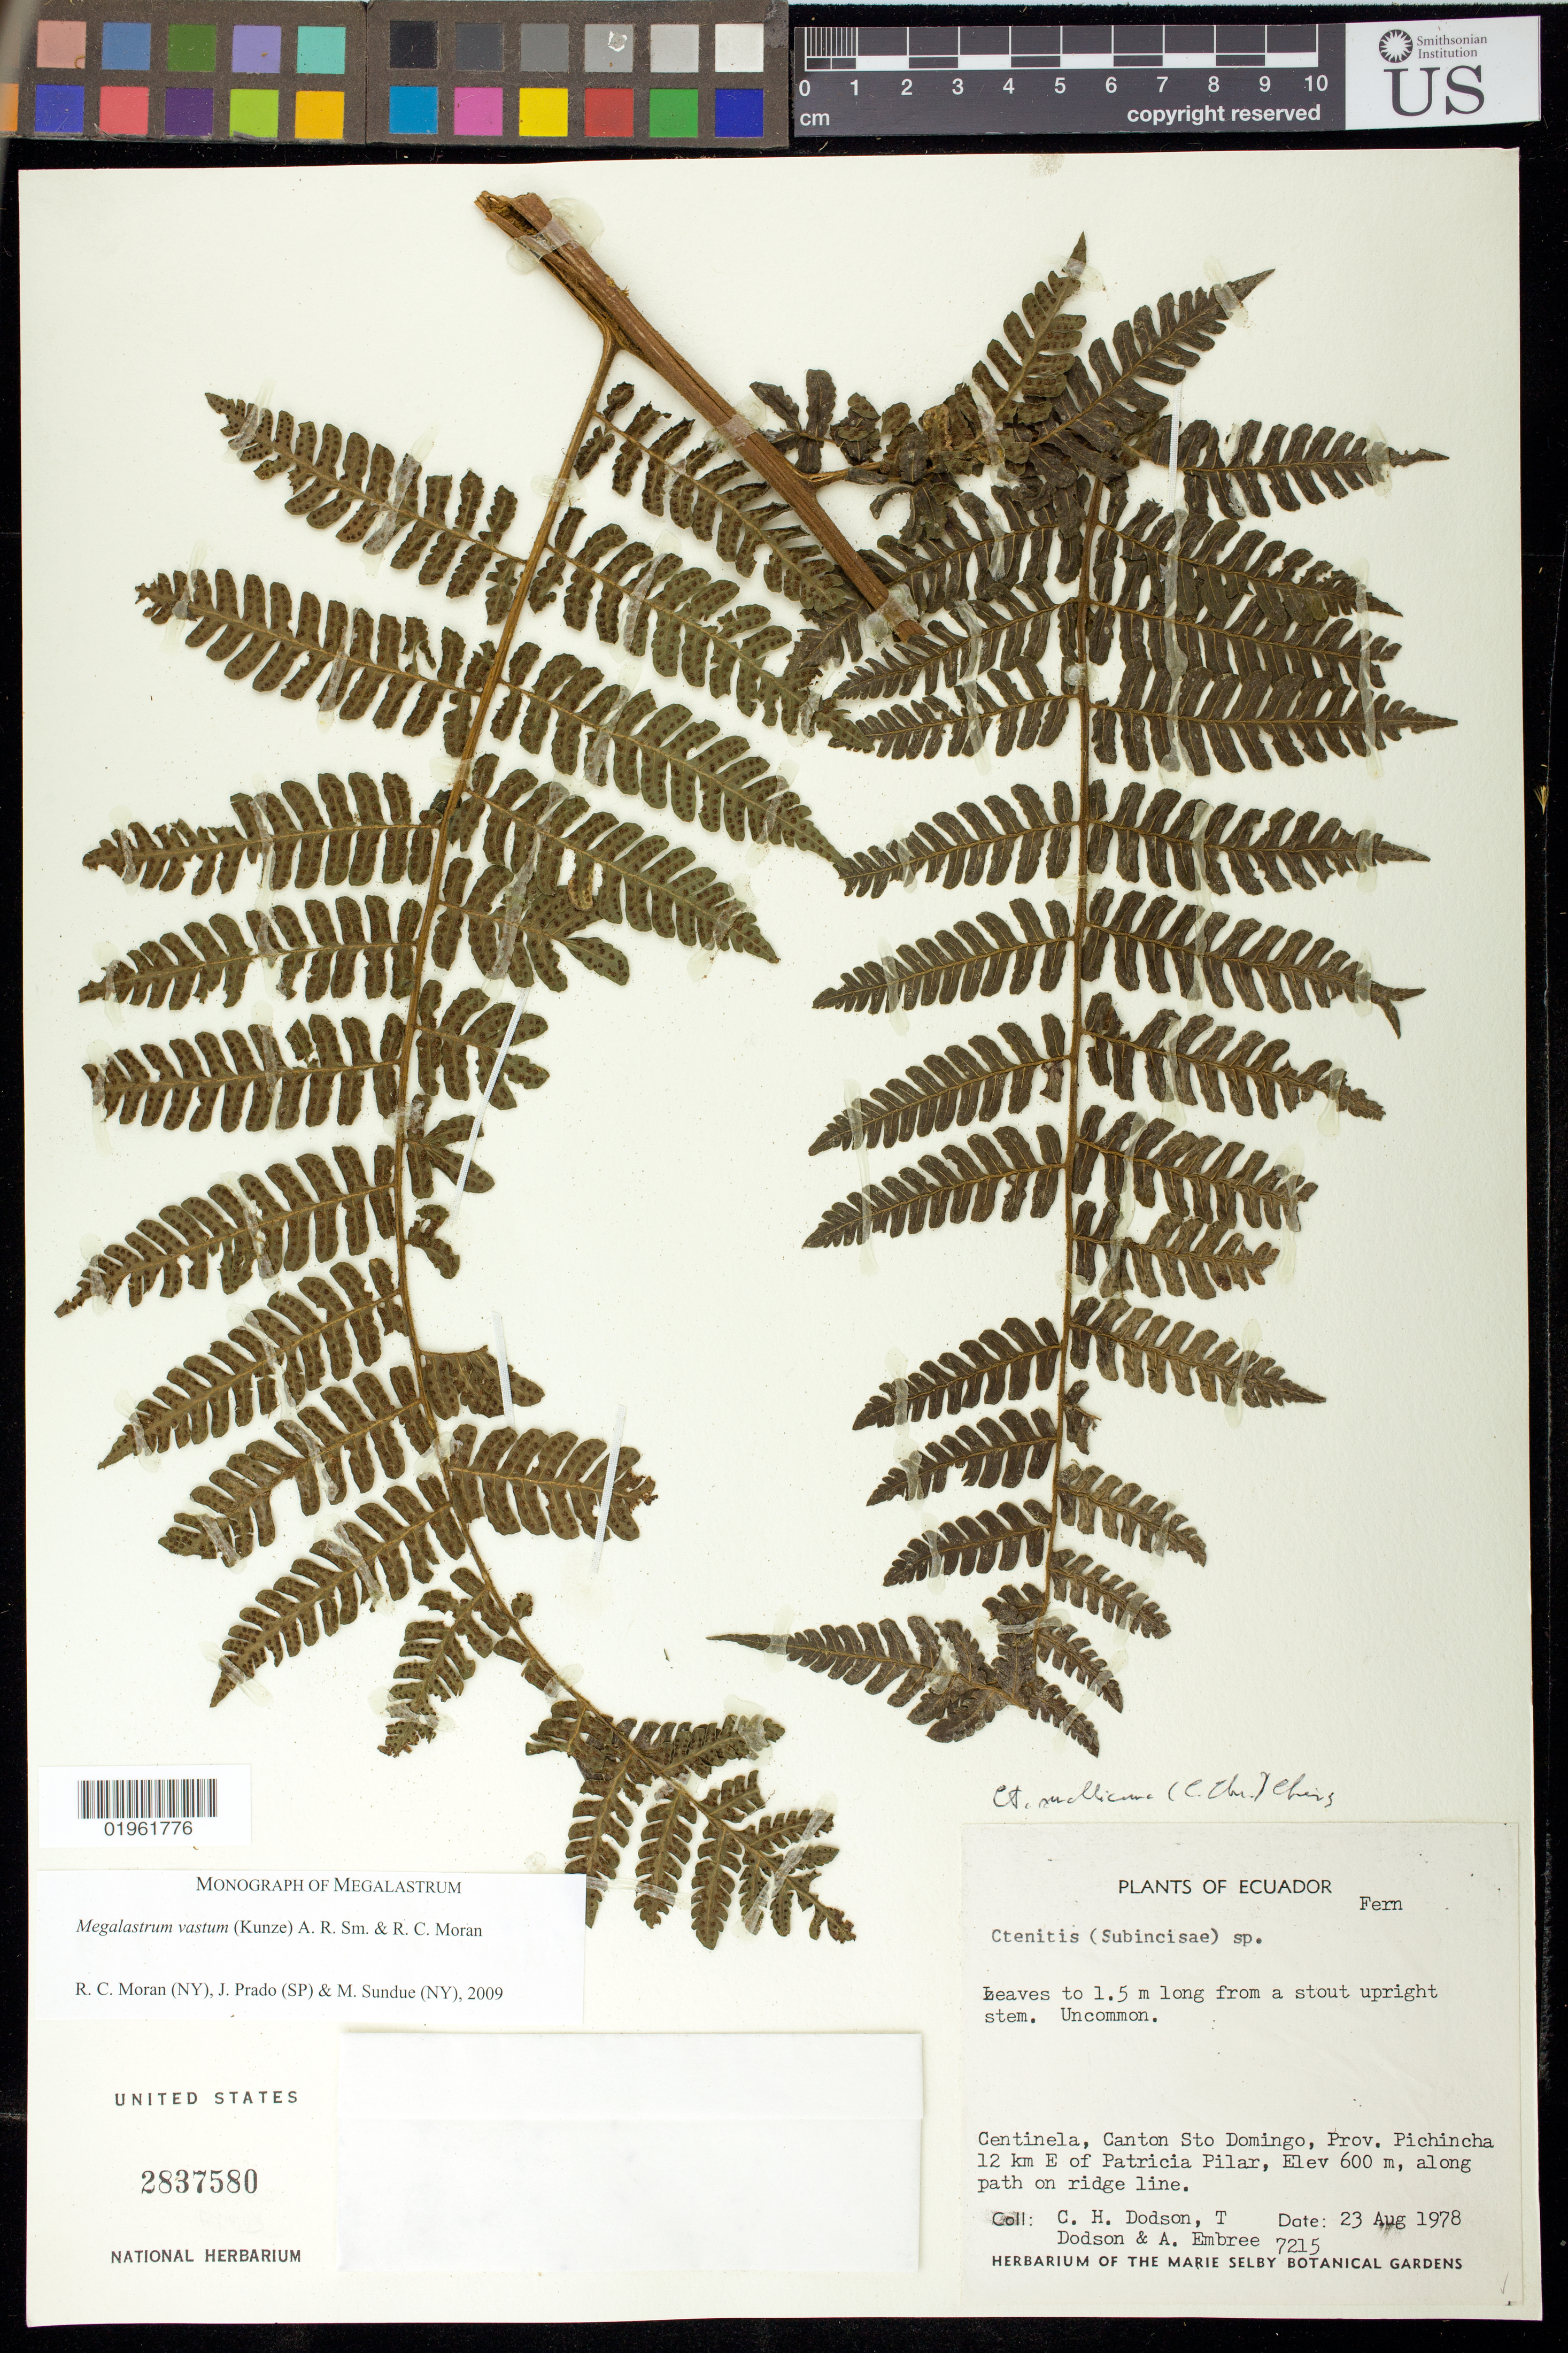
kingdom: Plantae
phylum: Tracheophyta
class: Polypodiopsida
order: Polypodiales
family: Dryopteridaceae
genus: Megalastrum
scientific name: Megalastrum vastum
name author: (Kunze) A.R. Sm. & R.C. Moran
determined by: Moran, R. C.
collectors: C. H. Dodson, T. A. Dodson & A. Embree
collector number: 7215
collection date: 1978-08-23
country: Ecuador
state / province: Pichincha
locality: Centinela, Canton Sto Domingo, 12 km E of Patricia Pilar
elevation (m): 600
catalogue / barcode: US 2837580